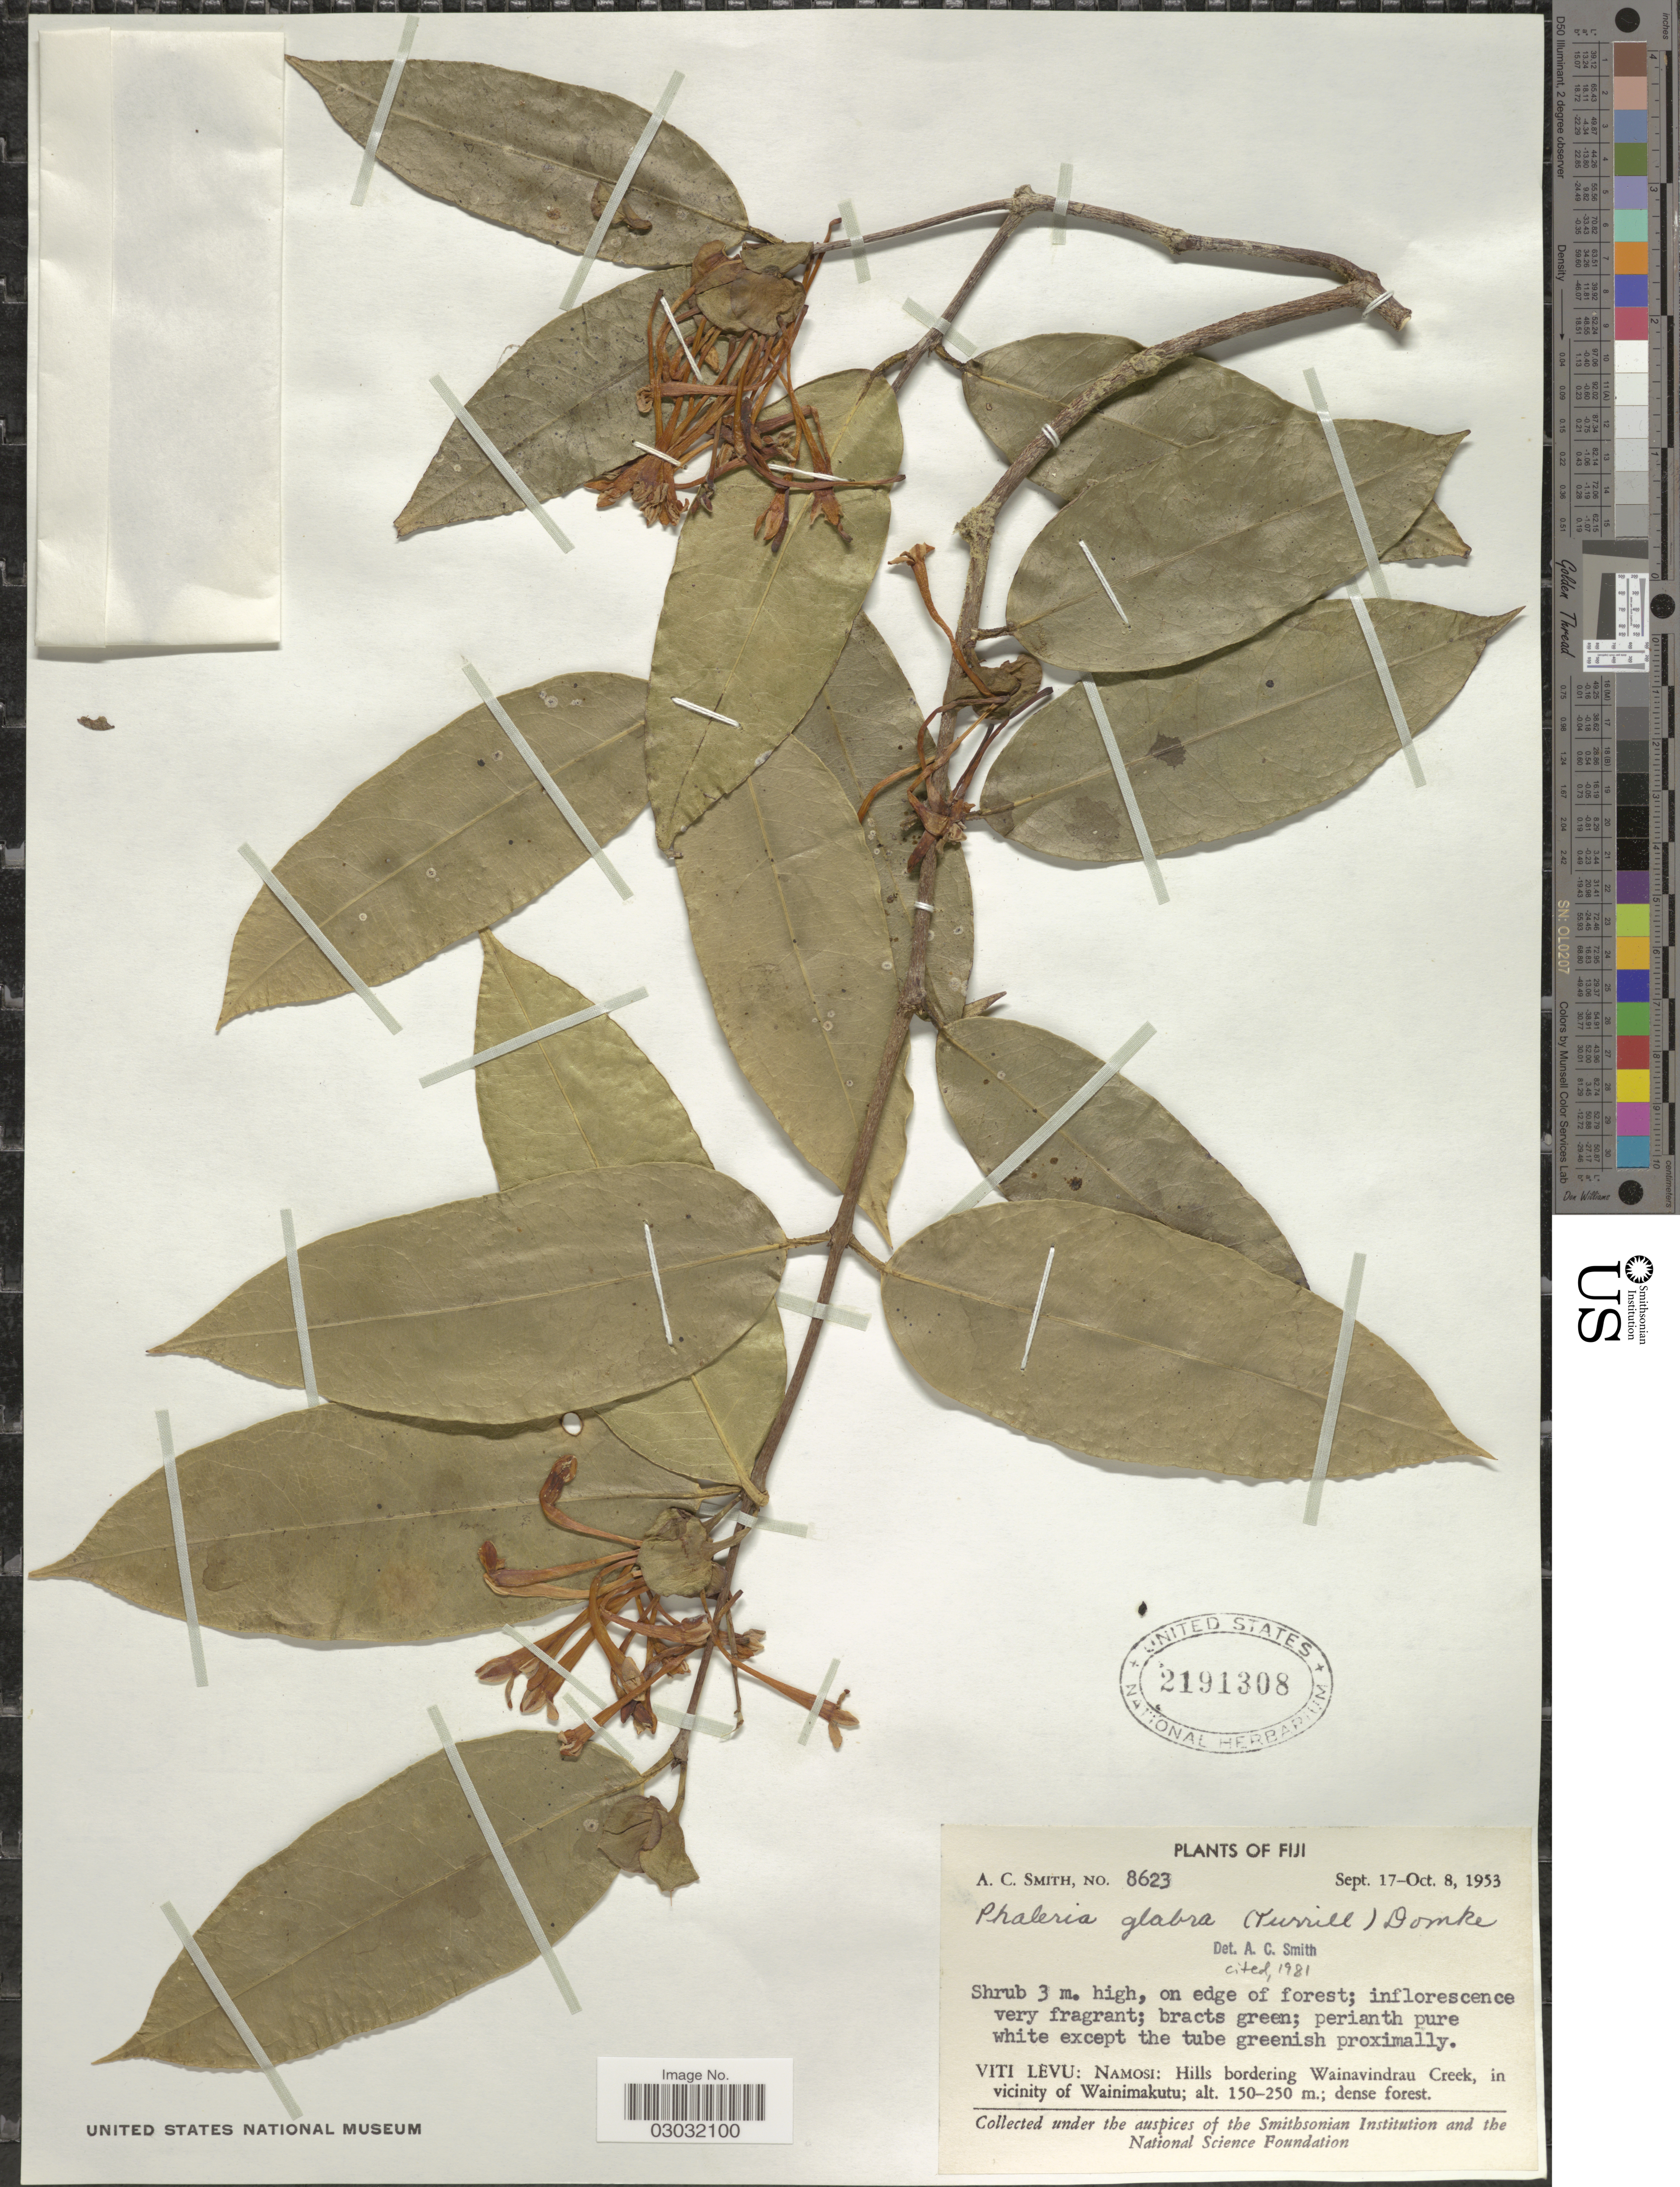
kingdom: Plantae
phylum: Tracheophyta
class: Magnoliopsida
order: Malvales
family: Thymelaeaceae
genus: Phaleria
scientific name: Phaleria glabra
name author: (Turrill) Domke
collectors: A. C. Smith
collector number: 8623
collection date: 1953-09-17/1953-10-08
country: Fiji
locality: Viti Levu: Namosi: Hills bordering Wainavindrau Creek, in vicinity of Wainimakutu.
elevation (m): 150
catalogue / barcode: US 2191308